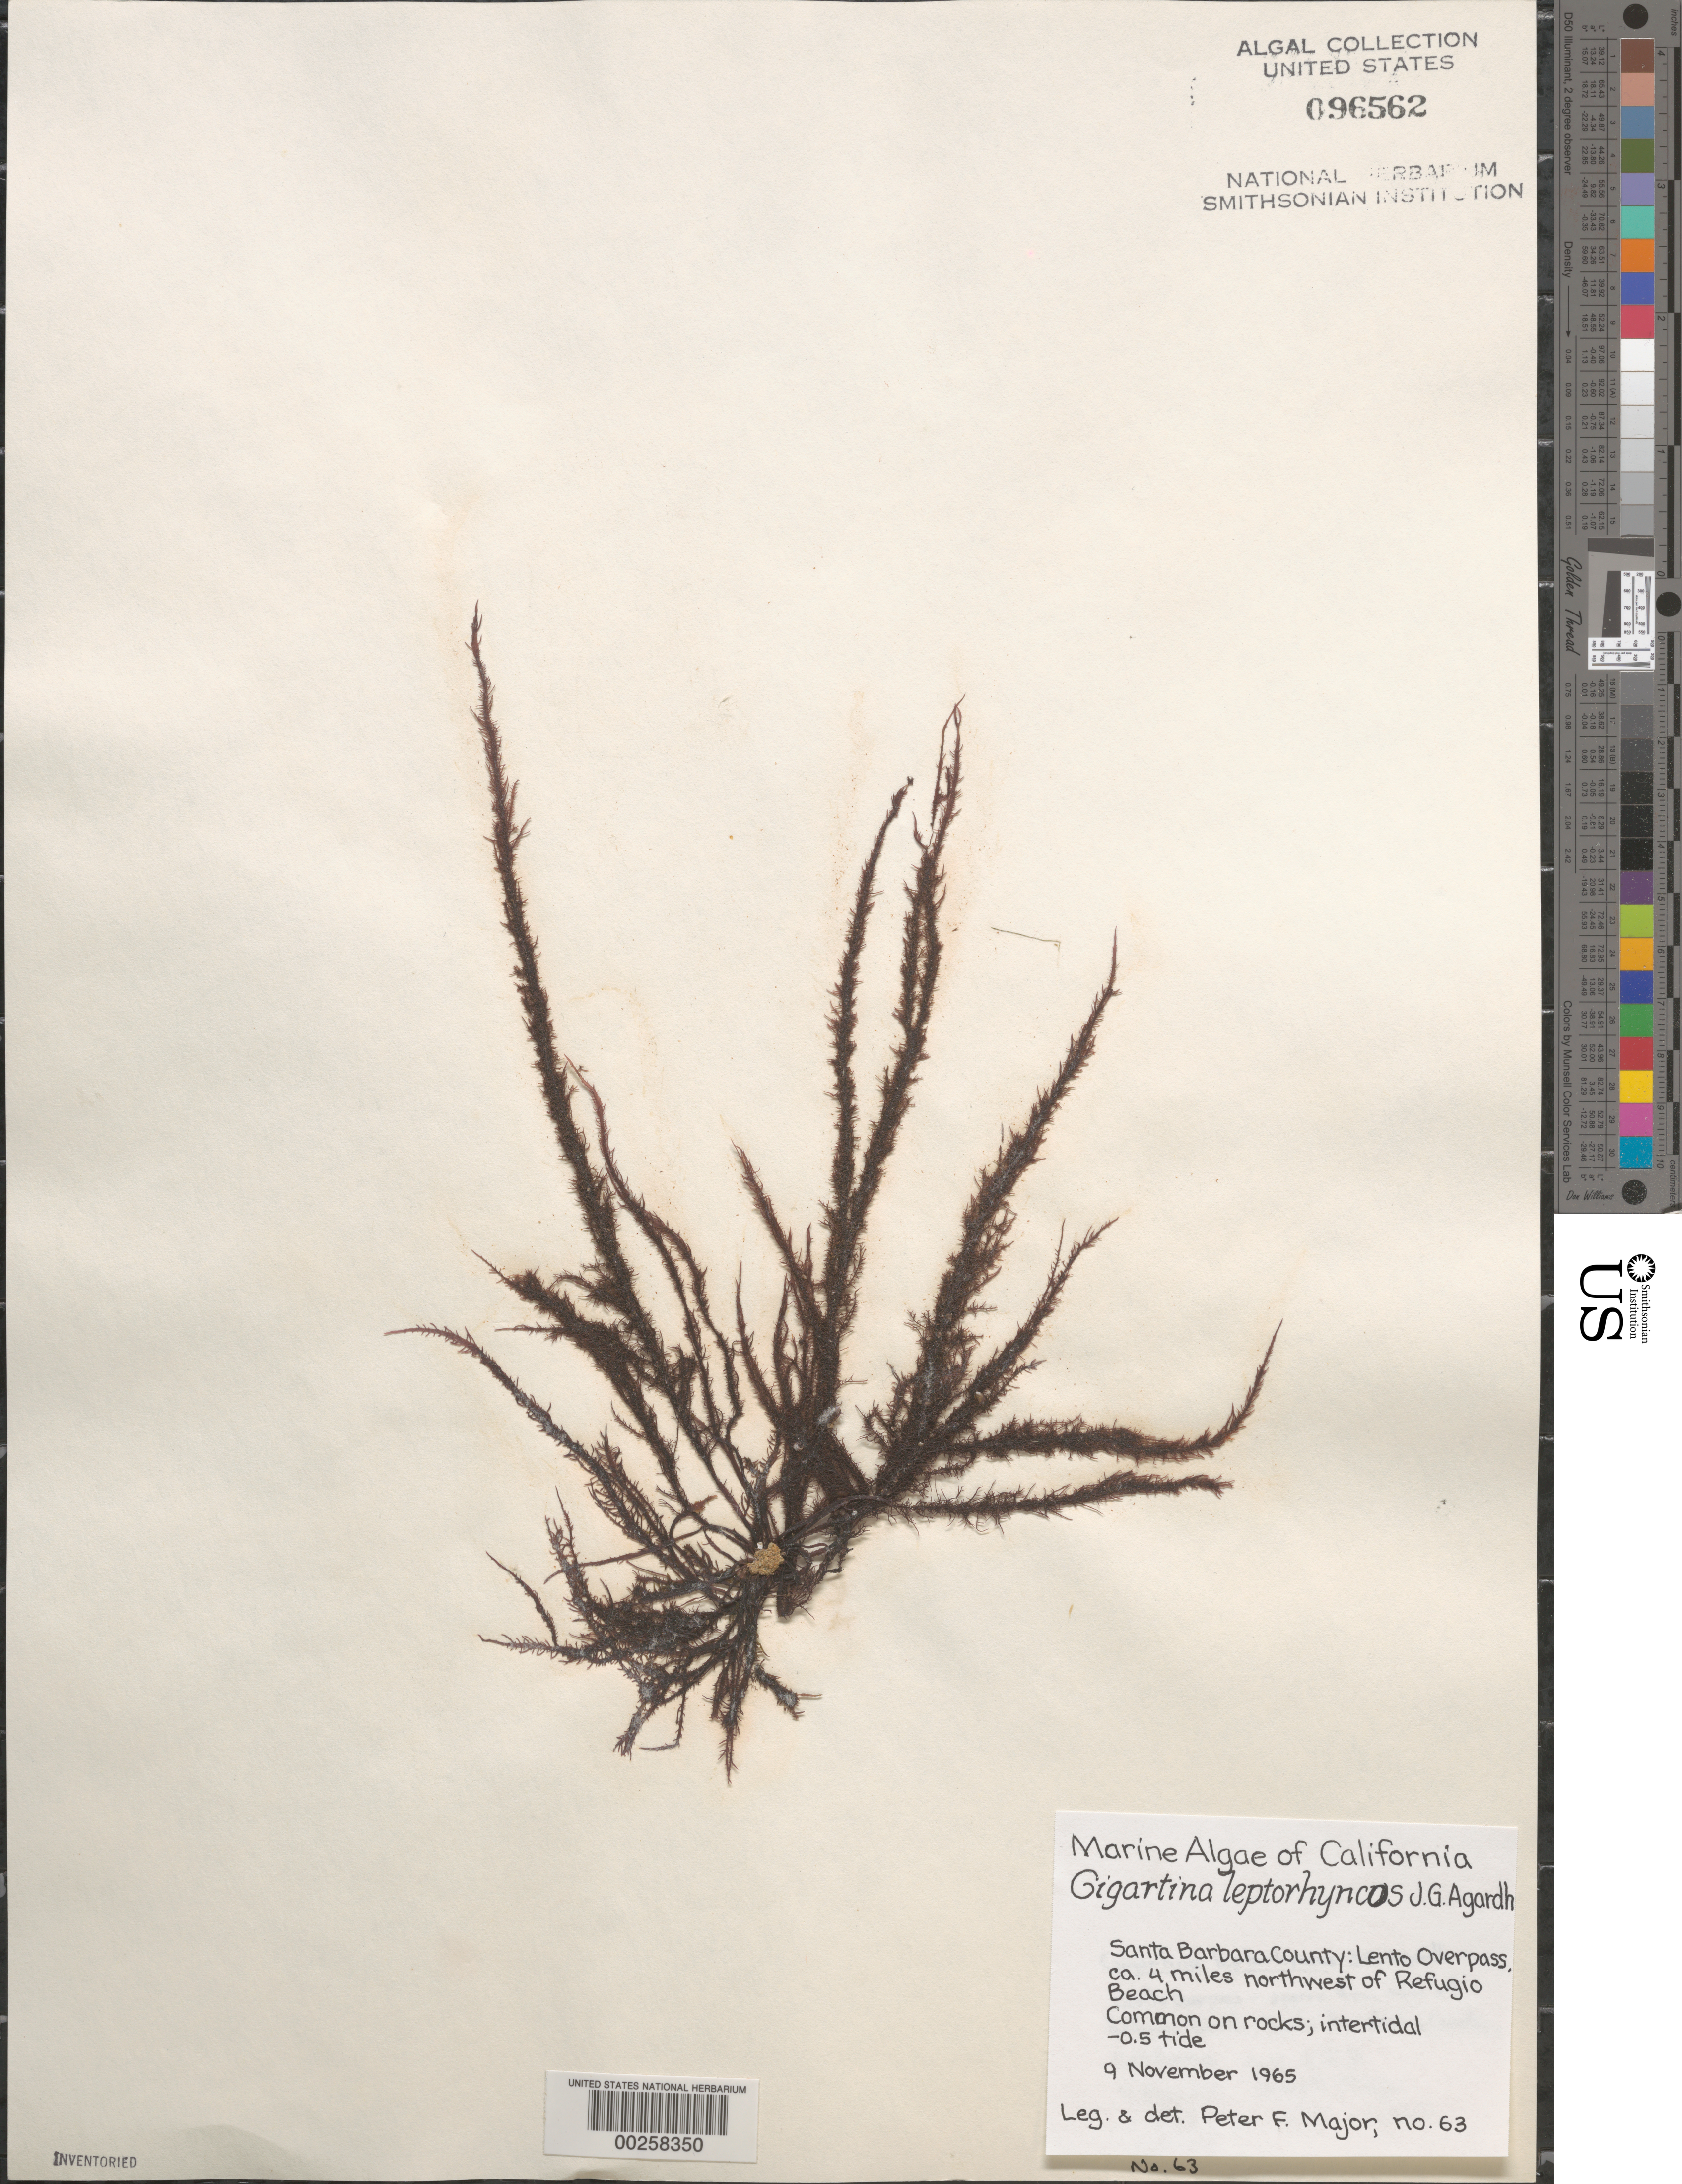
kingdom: Plantae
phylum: Rhodophyta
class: Florideophyceae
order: Gigartinales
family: Gigartinaceae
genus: Mazzaella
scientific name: Mazzaella leptorhynchos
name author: (J. Agardh) Leister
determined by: Algae name updating Project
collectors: P. Major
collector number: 63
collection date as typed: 09 Nov 1965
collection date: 1965-11-09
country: United States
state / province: California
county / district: Santa Barbara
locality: Lento Overpass, ca. 4 miles northwest of Refugio Beach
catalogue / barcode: US 96562